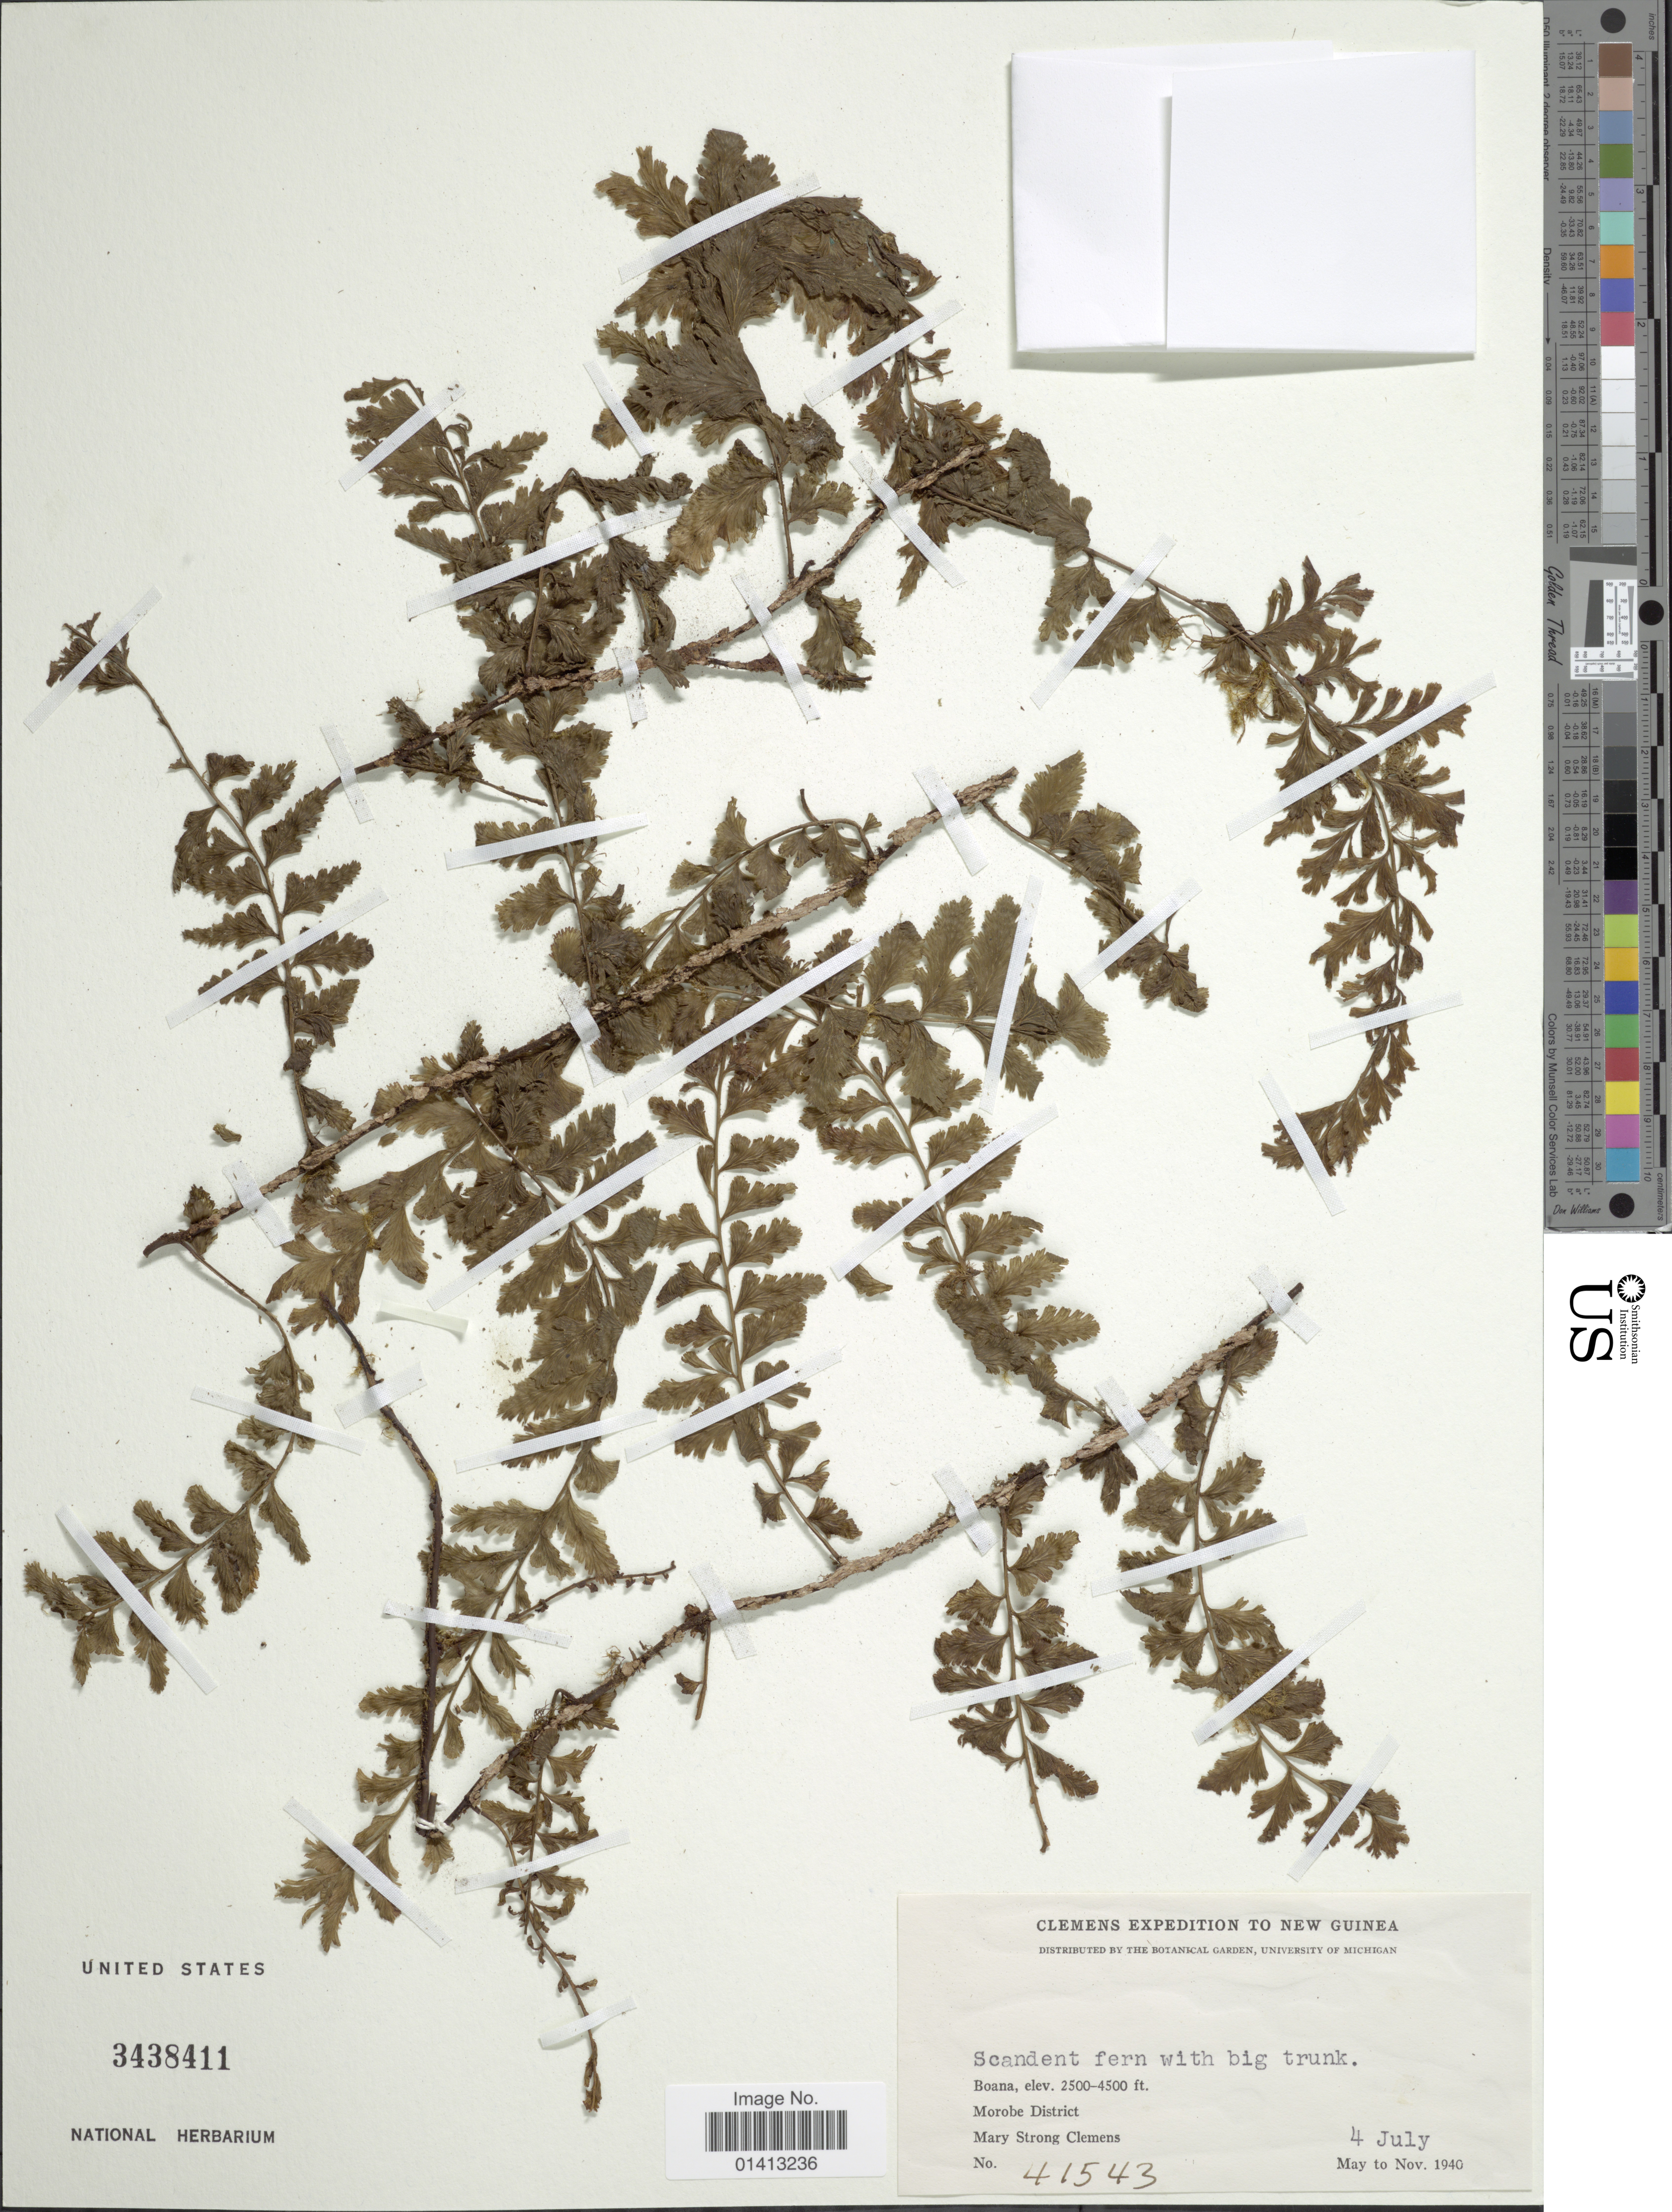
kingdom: Plantae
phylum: Tracheophyta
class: Polypodiopsida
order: Hymenophyllales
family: Hymenophyllaceae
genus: Crepidomanes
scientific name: Crepidomanes sp.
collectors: M. S. Clemens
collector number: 41543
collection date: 1940-07-04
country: Papua New Guinea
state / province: Morobe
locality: Boana, Morobe Distrct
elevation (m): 762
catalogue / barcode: US 3438411